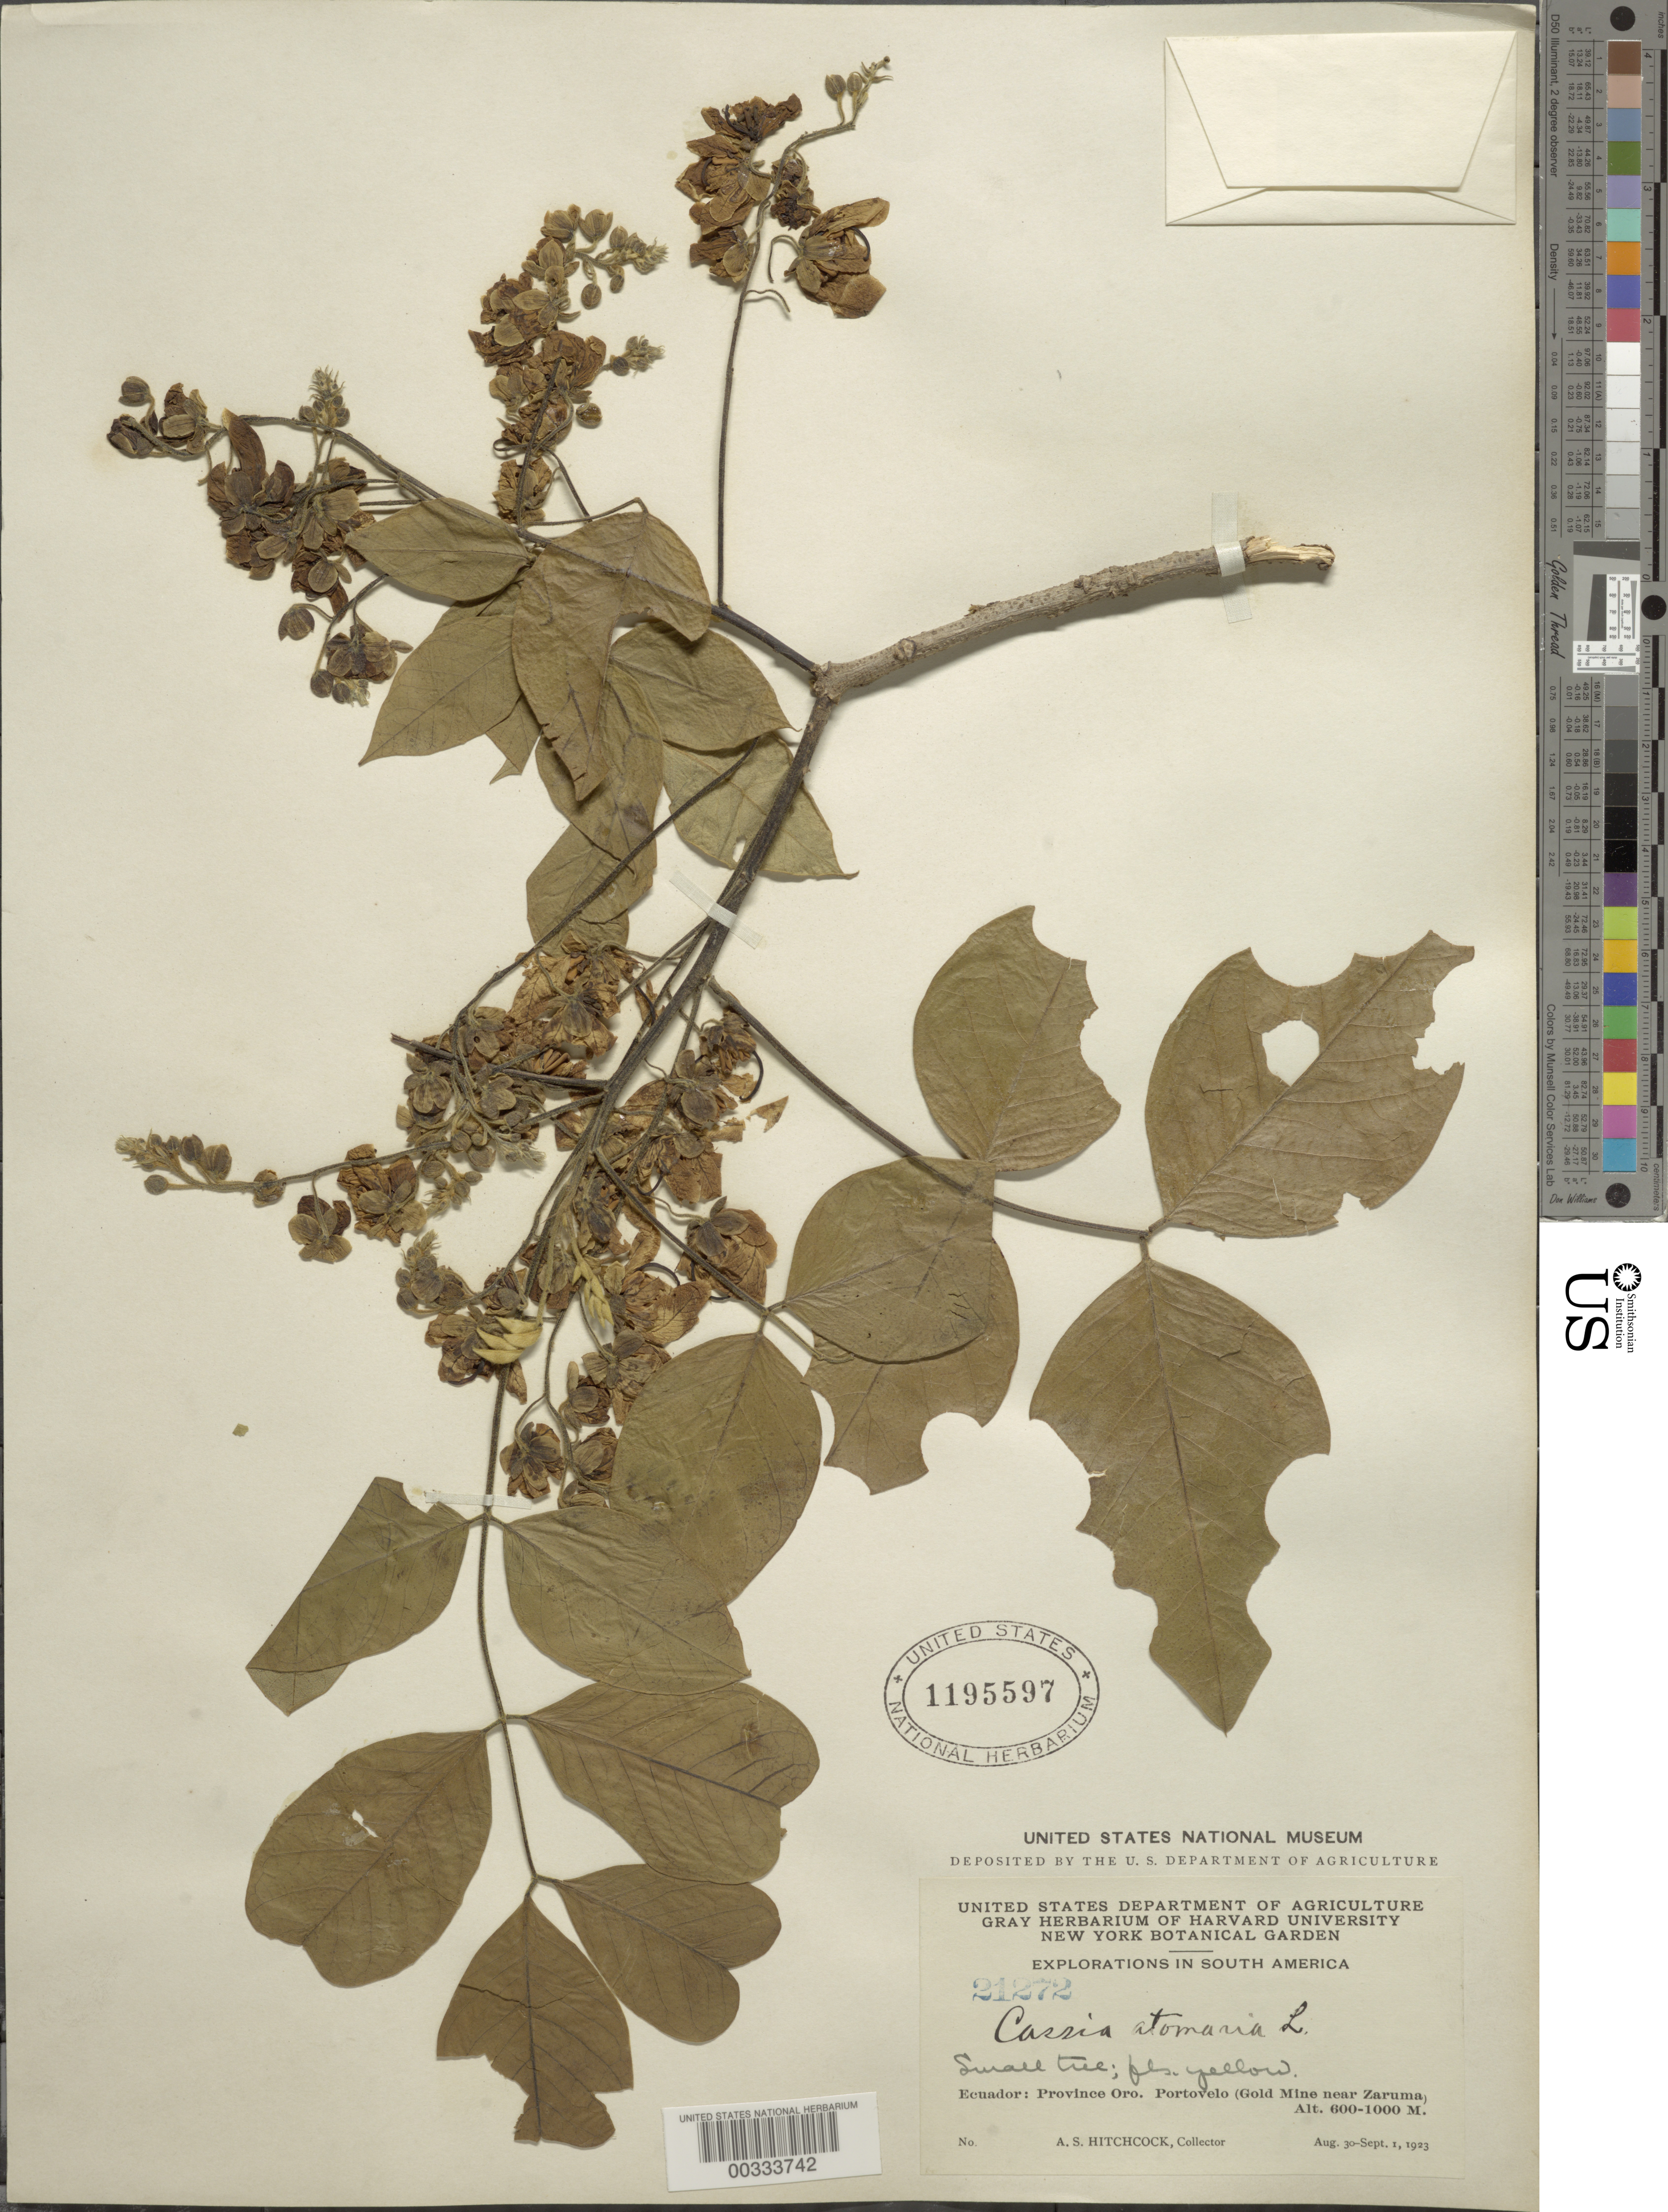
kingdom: Plantae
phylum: Tracheophyta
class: Magnoliopsida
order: Fabales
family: Fabaceae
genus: Senna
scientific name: Senna atomaria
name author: (L.) H.S. Irwin & Barneby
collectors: A. S. Hitchcock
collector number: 21272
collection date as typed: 30 Aug 1923 to 01 Sep 1923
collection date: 1923-08-30/1923-09-01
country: Ecuador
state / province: El Oro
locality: Portovelo, gold mine near Zaruma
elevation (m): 600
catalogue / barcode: US 1195597